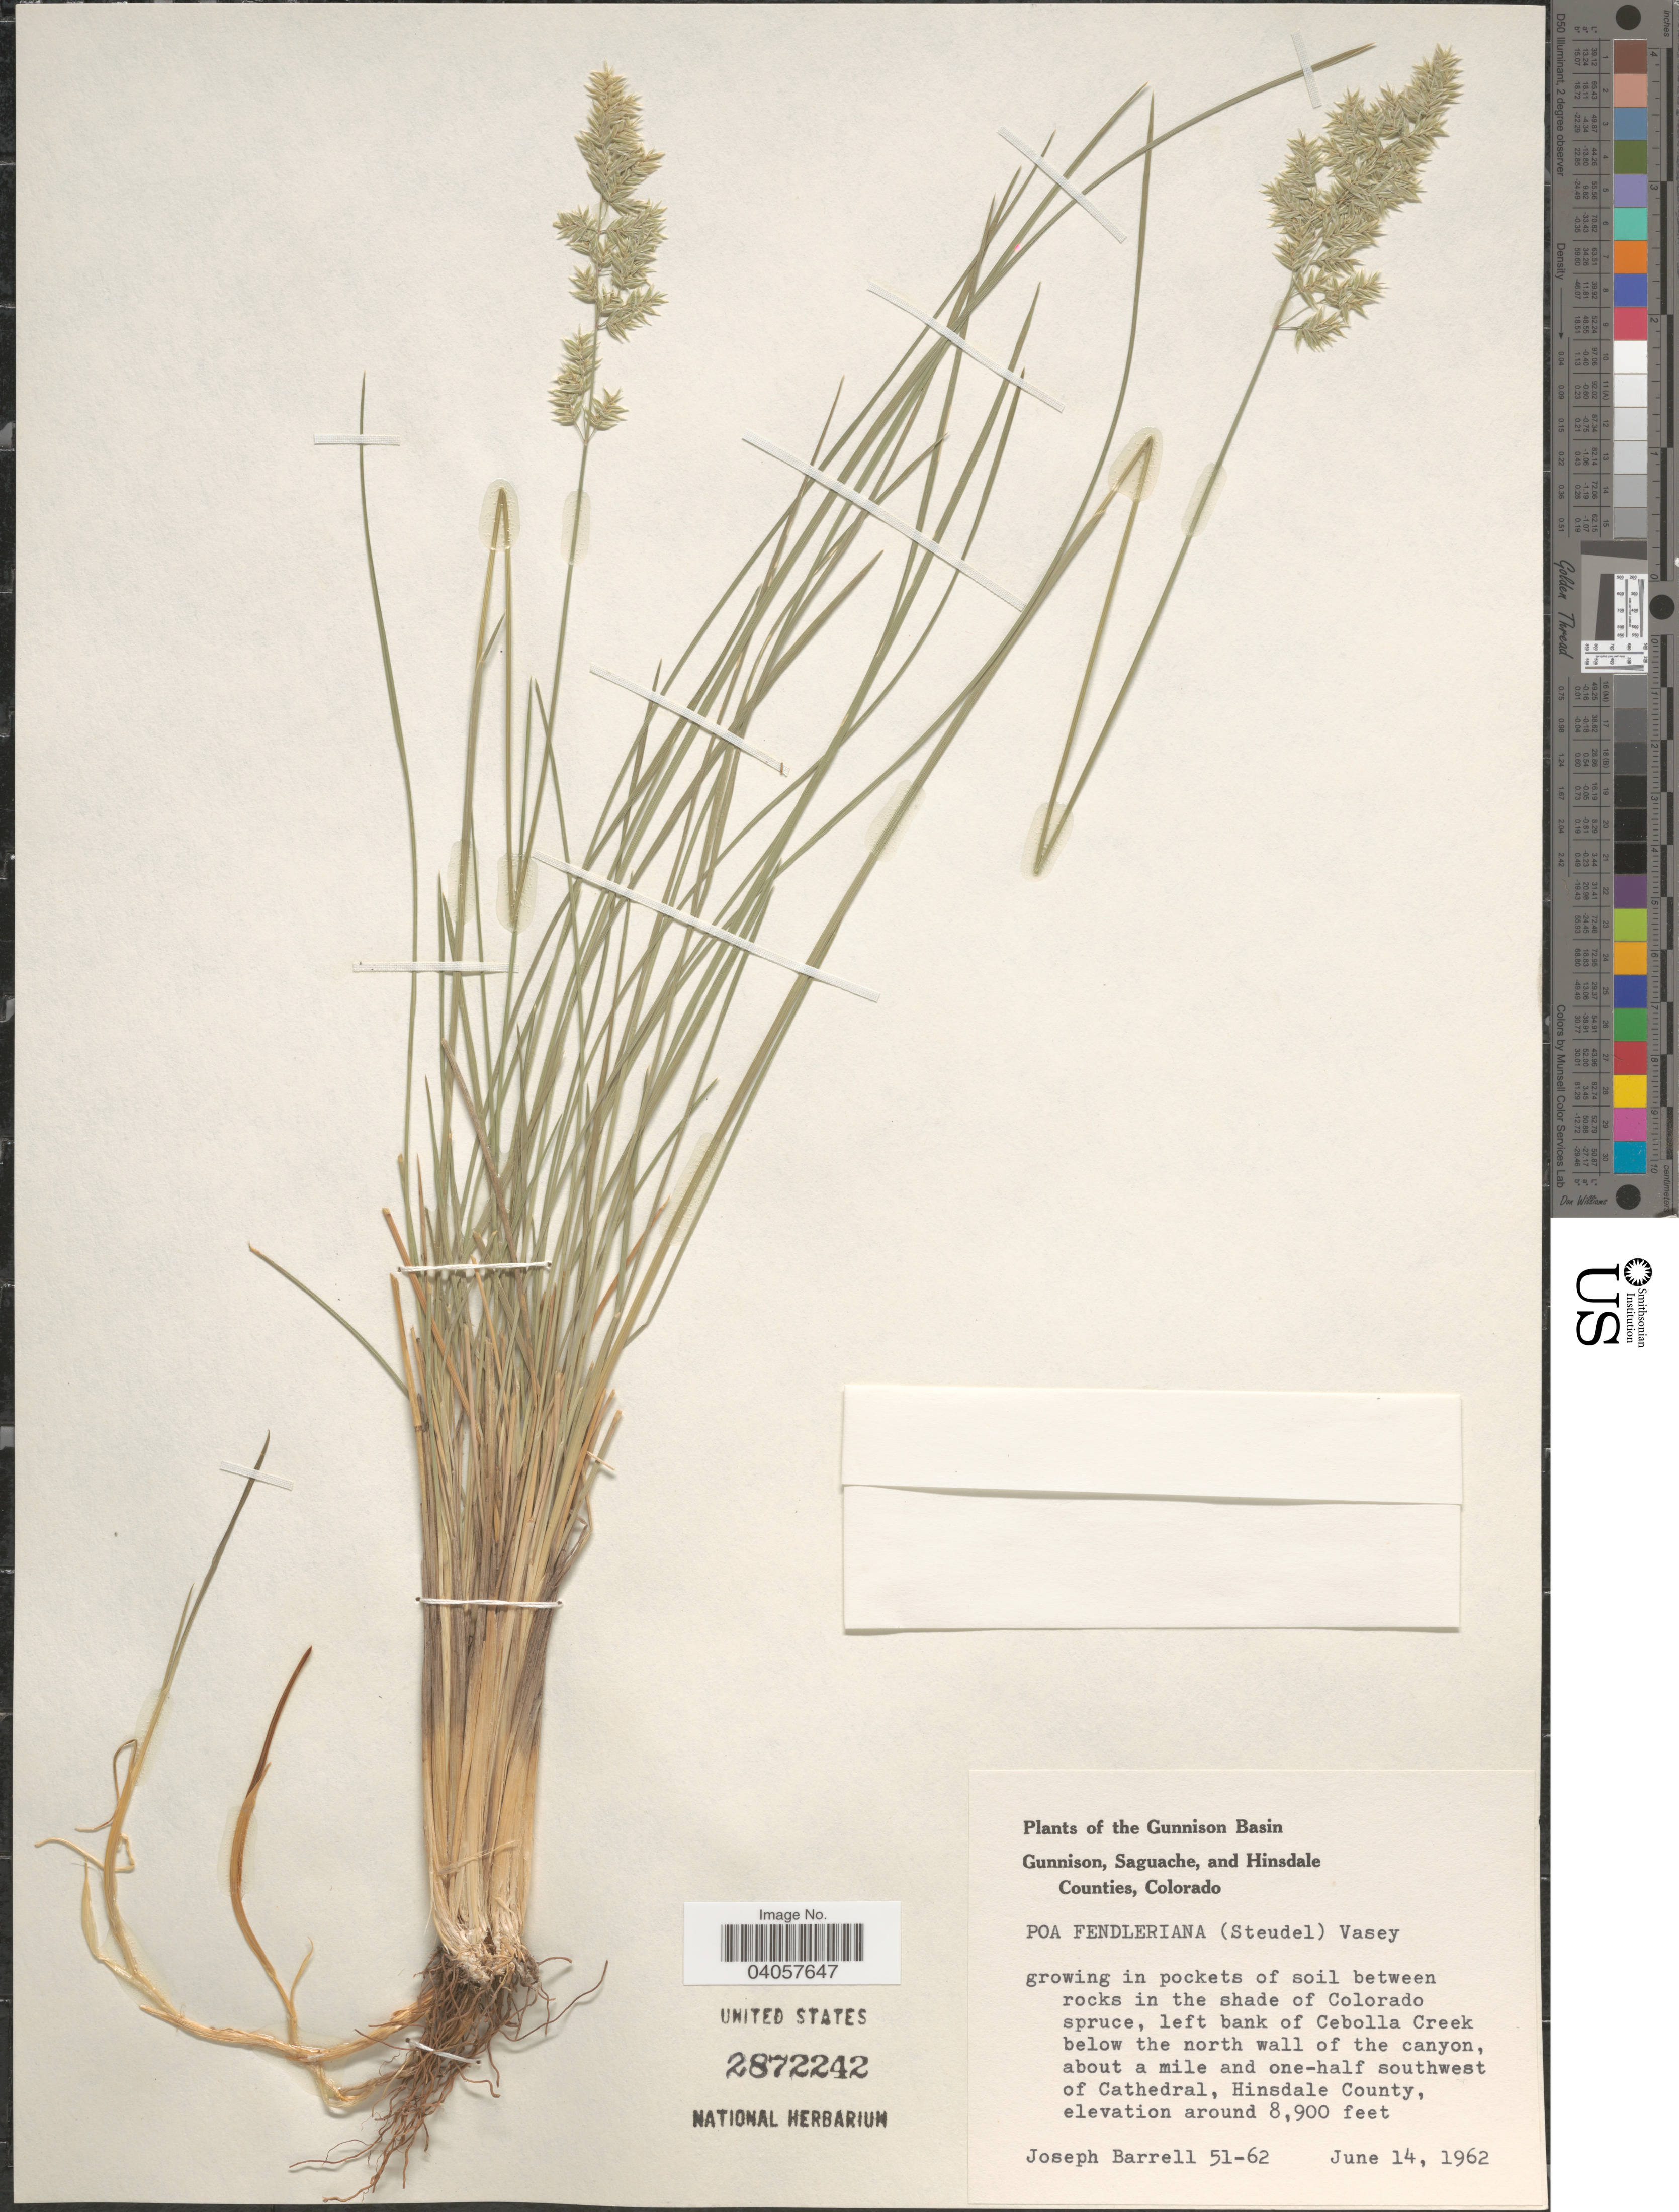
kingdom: Plantae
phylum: Tracheophyta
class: Liliopsida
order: Poales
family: Poaceae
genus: Poa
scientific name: Poa fendleriana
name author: (Steud.) Vasey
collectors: J. Barrell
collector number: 51-62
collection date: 1962-06-14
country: United States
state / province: Colorado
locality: The Gunnison Basin. In the shade of Colorado spruce, left bank of Cebolla Creek below the north wall of the canyon, about a mile and one-half southwest of Cathedral, Hinsdale County.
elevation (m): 2713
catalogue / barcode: US 2872242